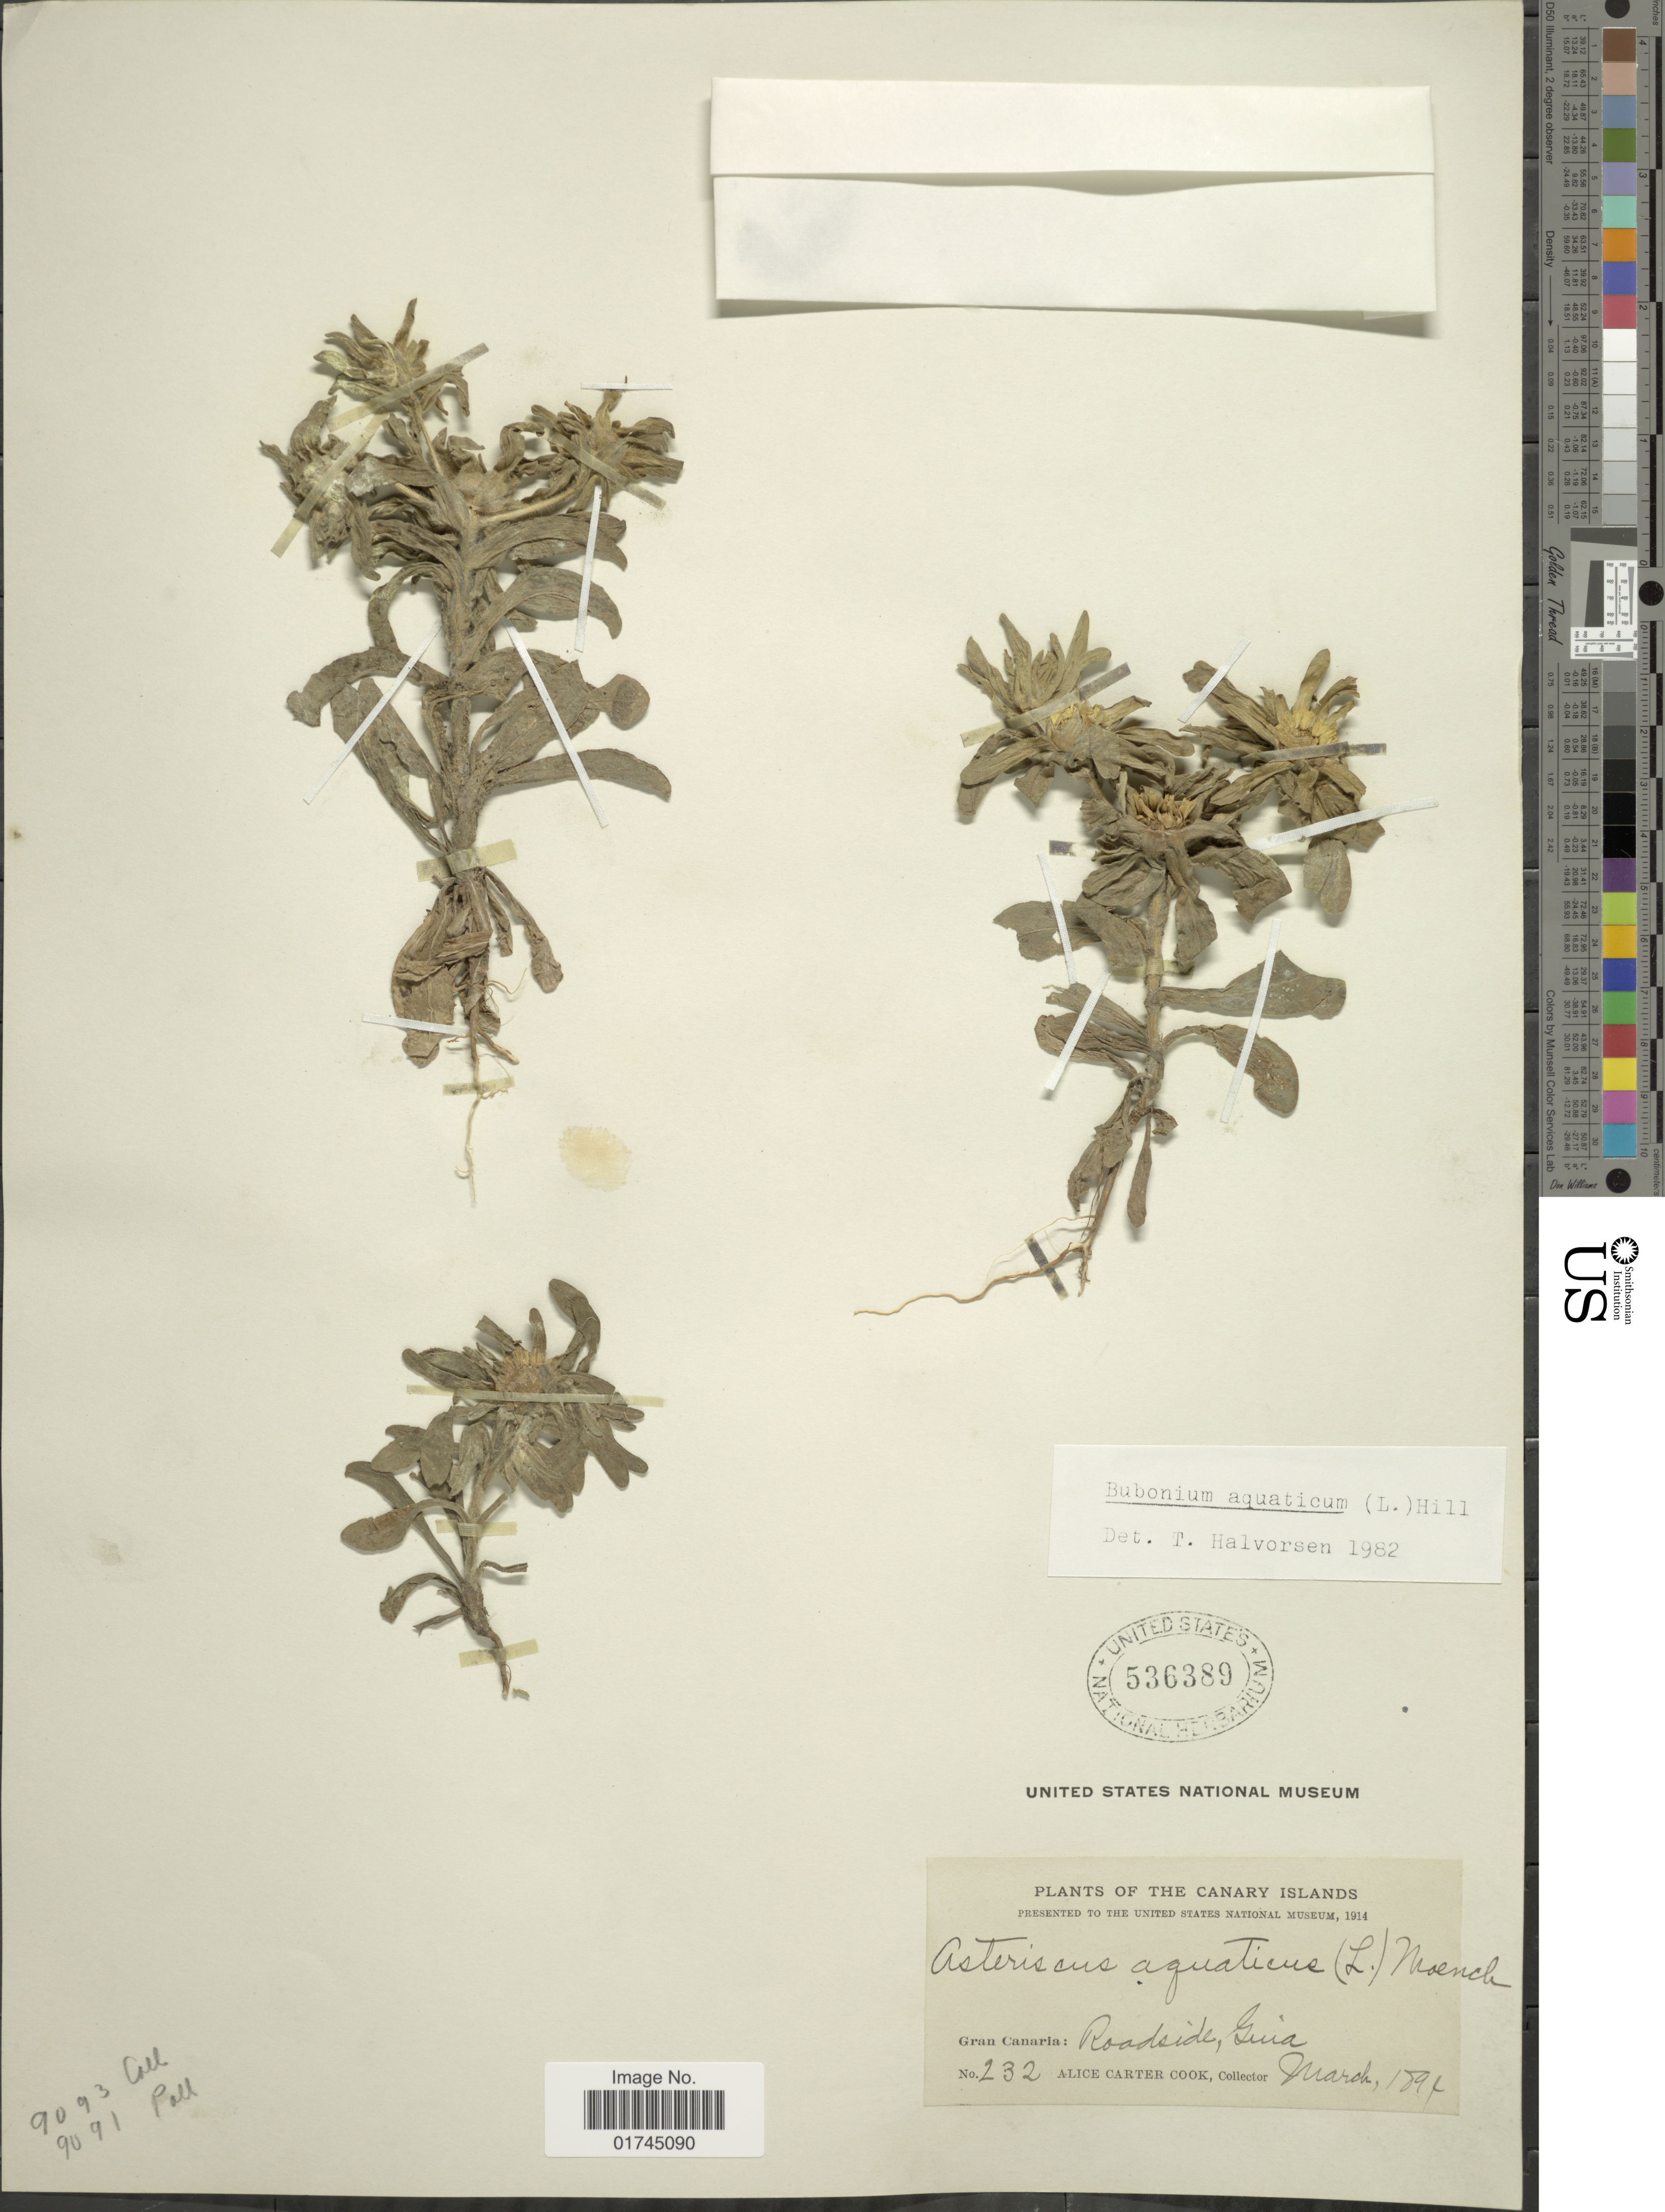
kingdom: Plantae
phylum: Tracheophyta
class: Magnoliopsida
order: Asterales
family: Asteraceae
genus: Nauplius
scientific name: Nauplius aquaticus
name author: (L.) Less.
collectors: Alice C. Cook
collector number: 232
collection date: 1894-03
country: Spain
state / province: Canarias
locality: Cananry Islands, Gran Canaria: Roadside, Guia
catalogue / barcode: US 536389